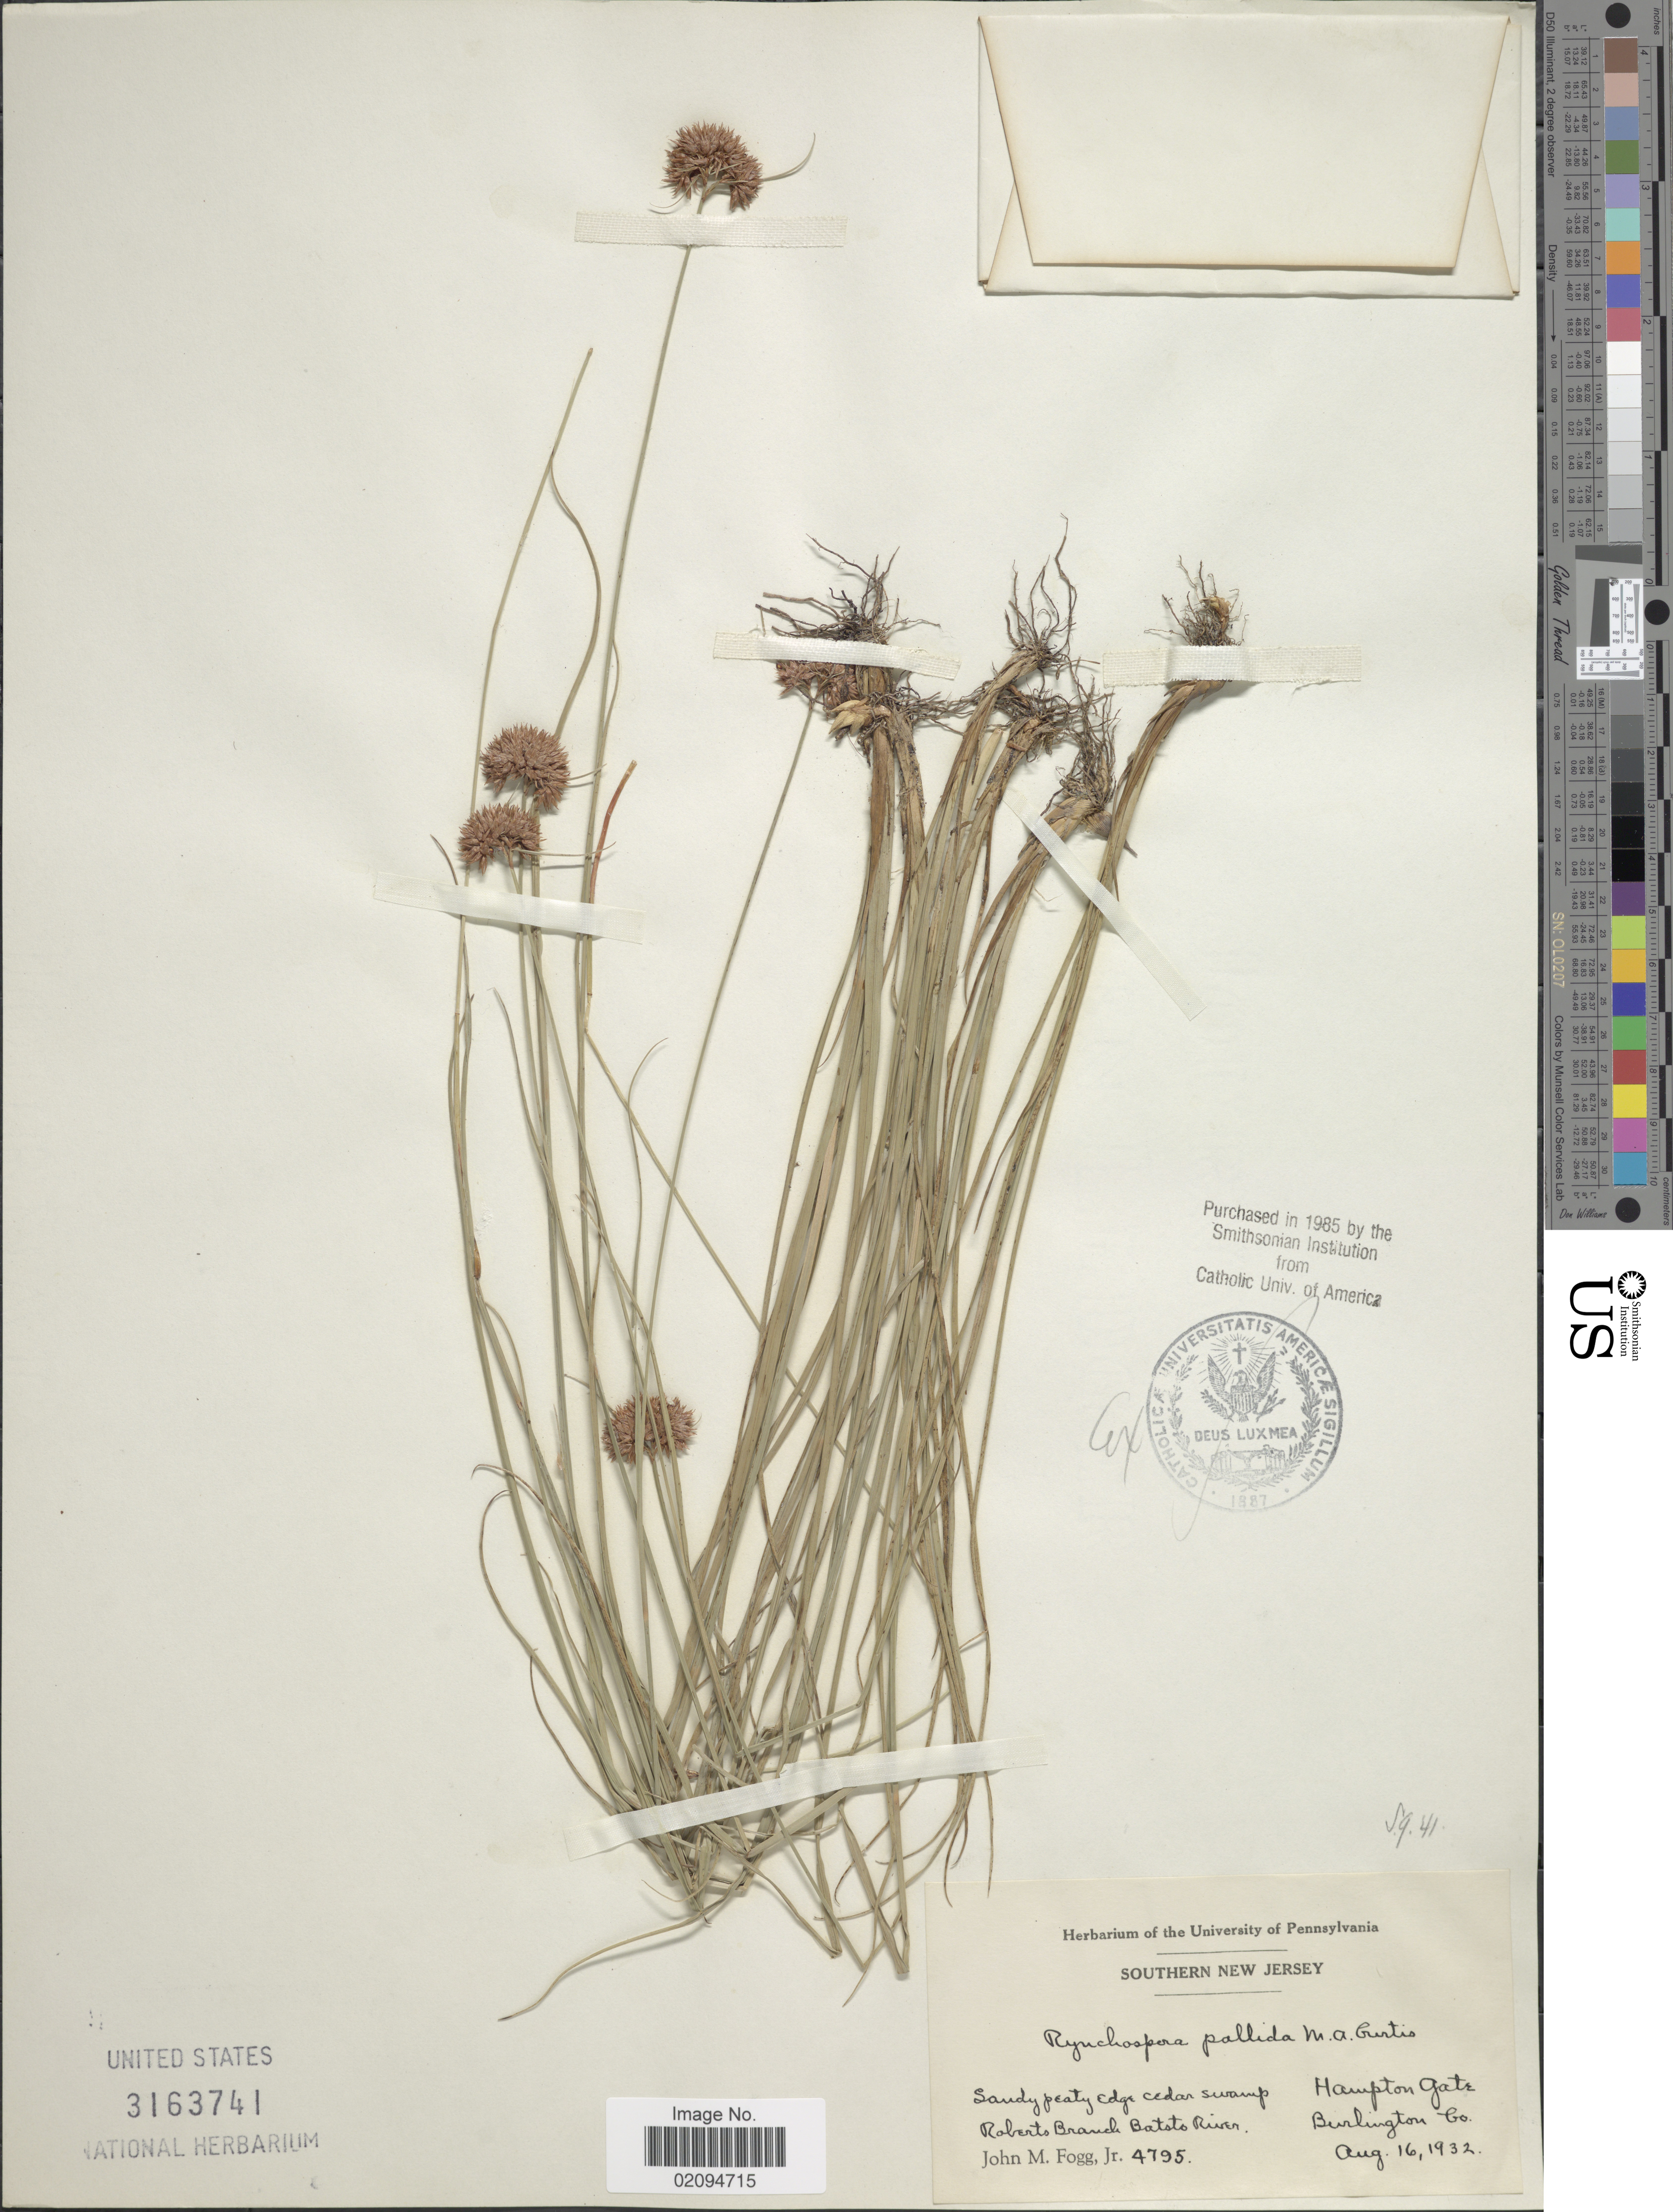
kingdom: Plantae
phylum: Tracheophyta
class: Liliopsida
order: Poales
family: Cyperaceae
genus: Rhynchospora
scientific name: Rhynchospora pallida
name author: M.A. Curtis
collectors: J. Fogg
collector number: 4795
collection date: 1932-08-16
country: United States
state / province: New Jersey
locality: Southern New Jersey. Hampton Gate. Roberts Branch Batsto River, Burlington Co.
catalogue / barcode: US 3163741